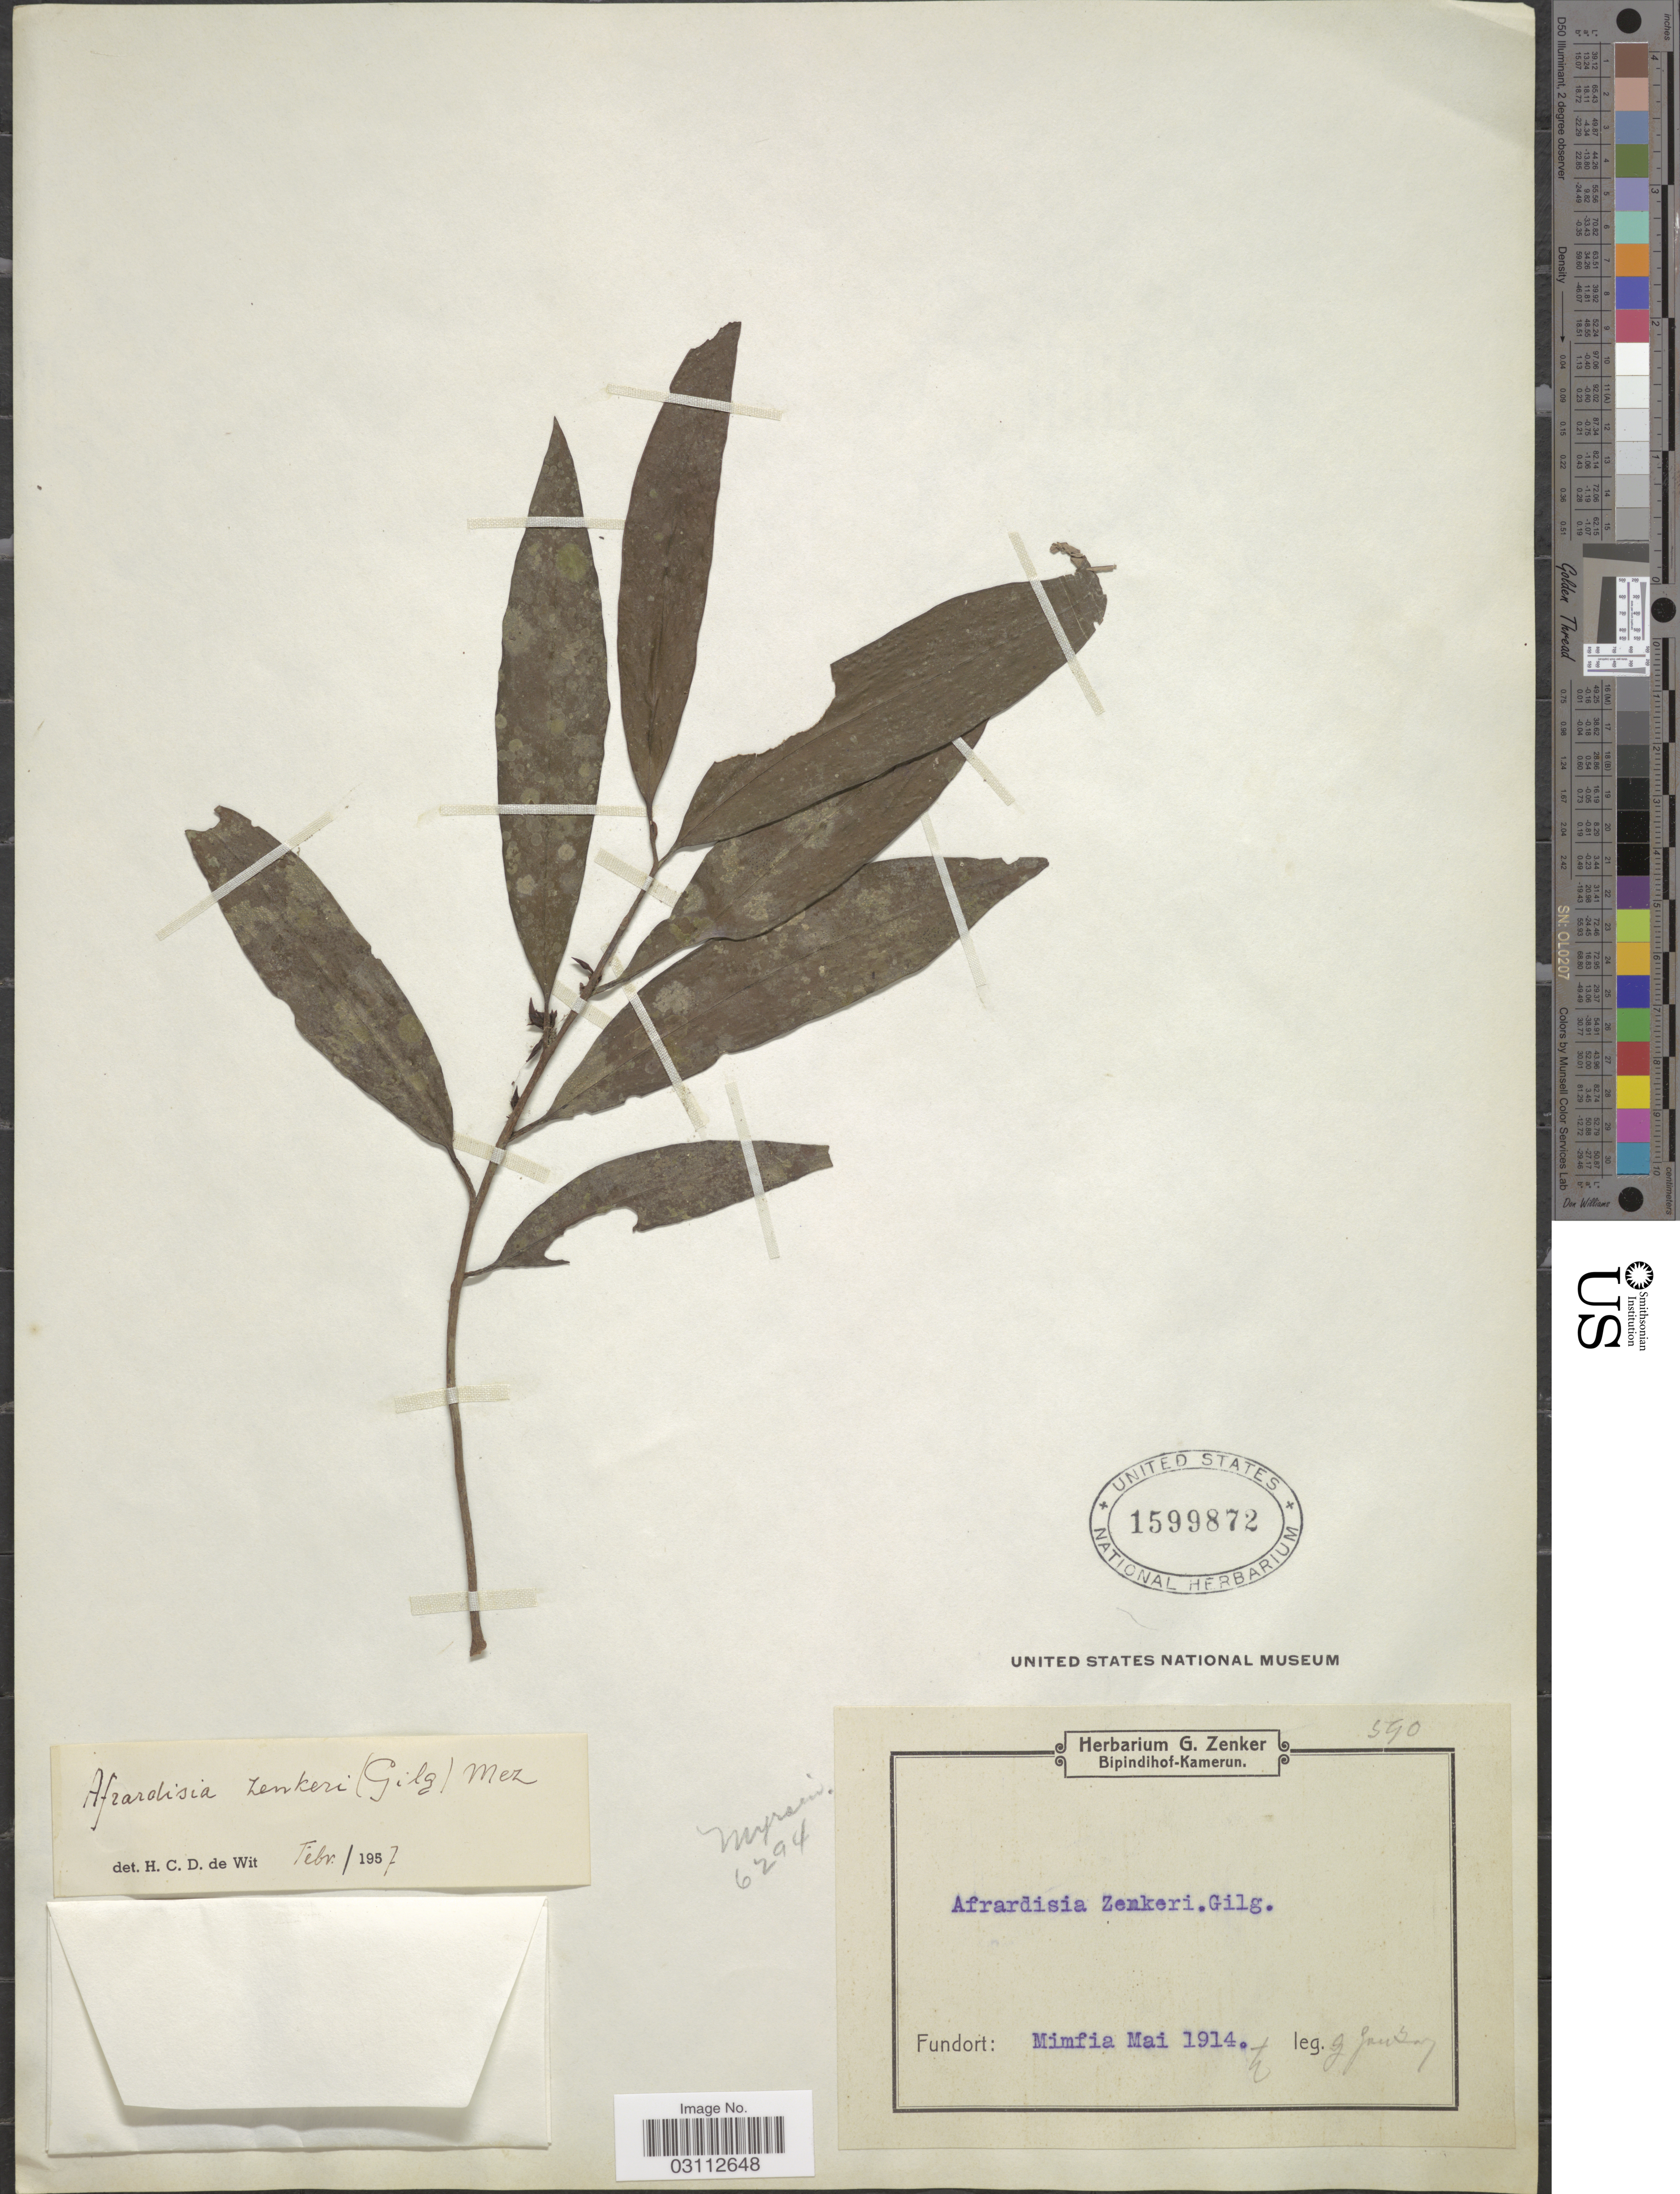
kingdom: Plantae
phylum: Tracheophyta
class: Magnoliopsida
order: Ericales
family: Primulaceae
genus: Ardisia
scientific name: Ardisia zenkeri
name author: Gilg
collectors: G. A. Zenker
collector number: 590?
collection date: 1914-05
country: Cameroon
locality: Kamerun. Fundort: Mimfia.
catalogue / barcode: US 1599872